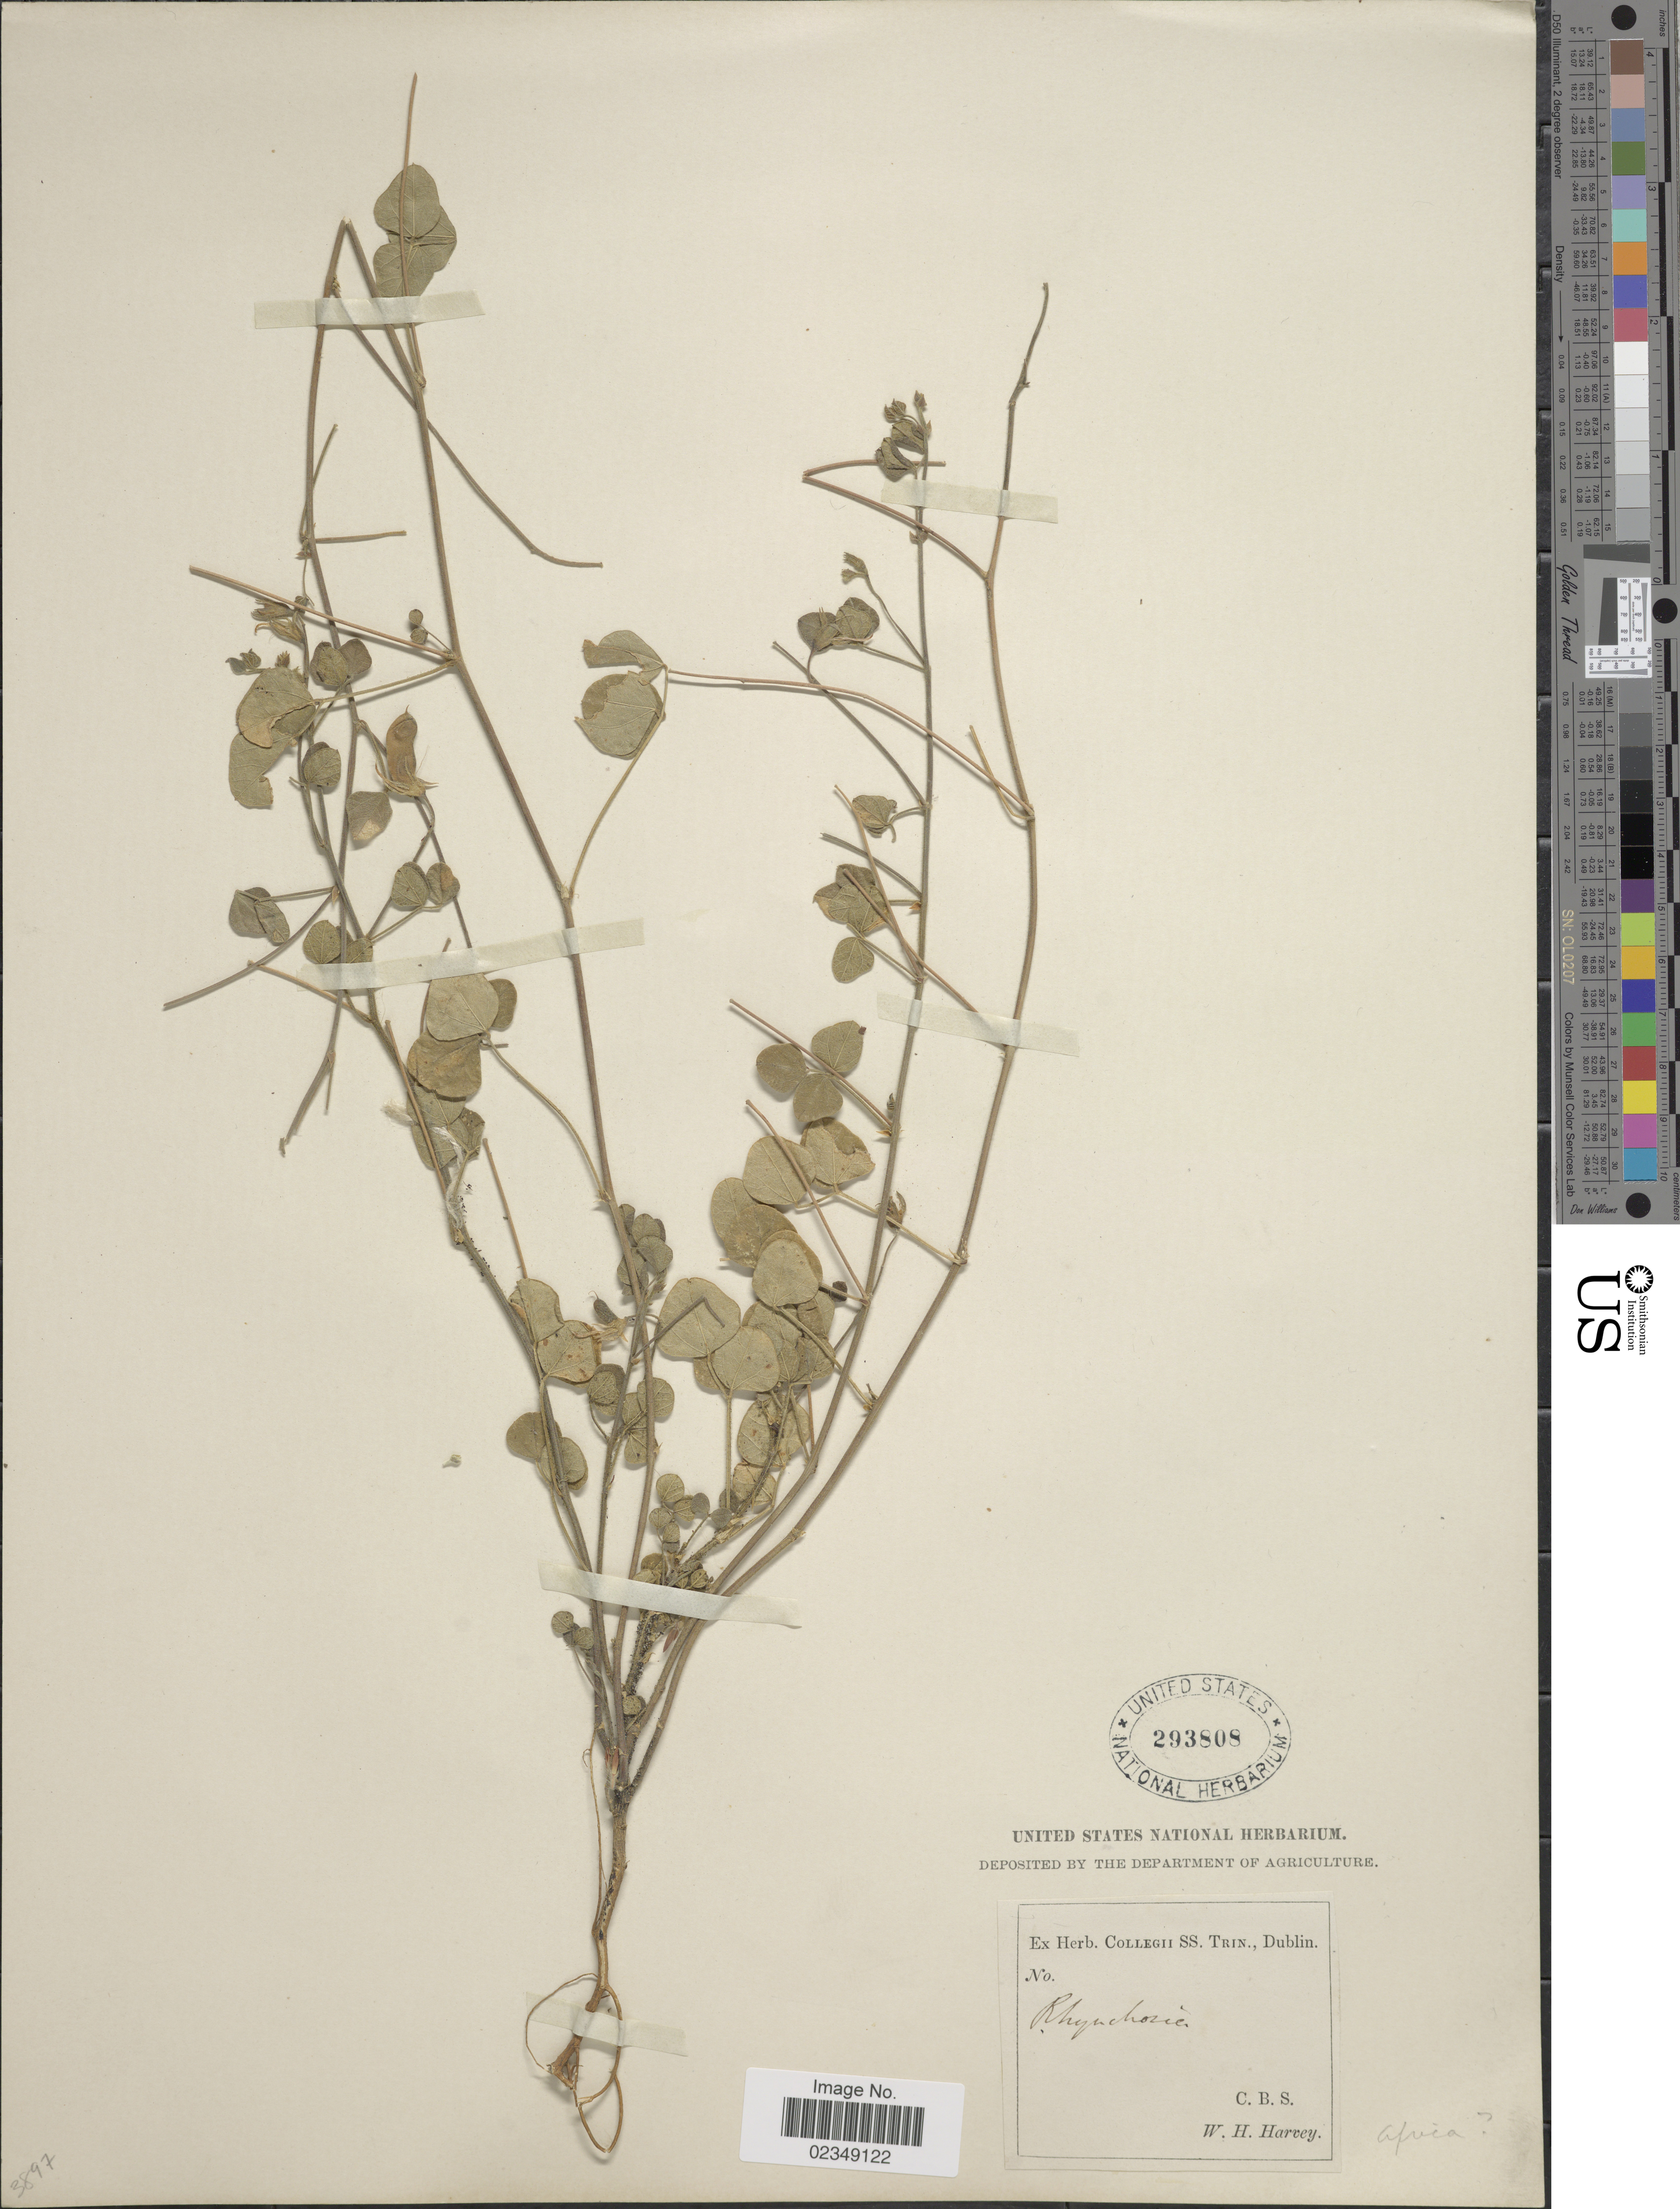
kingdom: Plantae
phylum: Tracheophyta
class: Magnoliopsida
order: Fabales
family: Fabaceae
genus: Rhynchosia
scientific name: Rhynchosia sp.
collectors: W. Harvey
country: South Africa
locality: C. B. S. Africa [unsure placement]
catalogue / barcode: US 293808